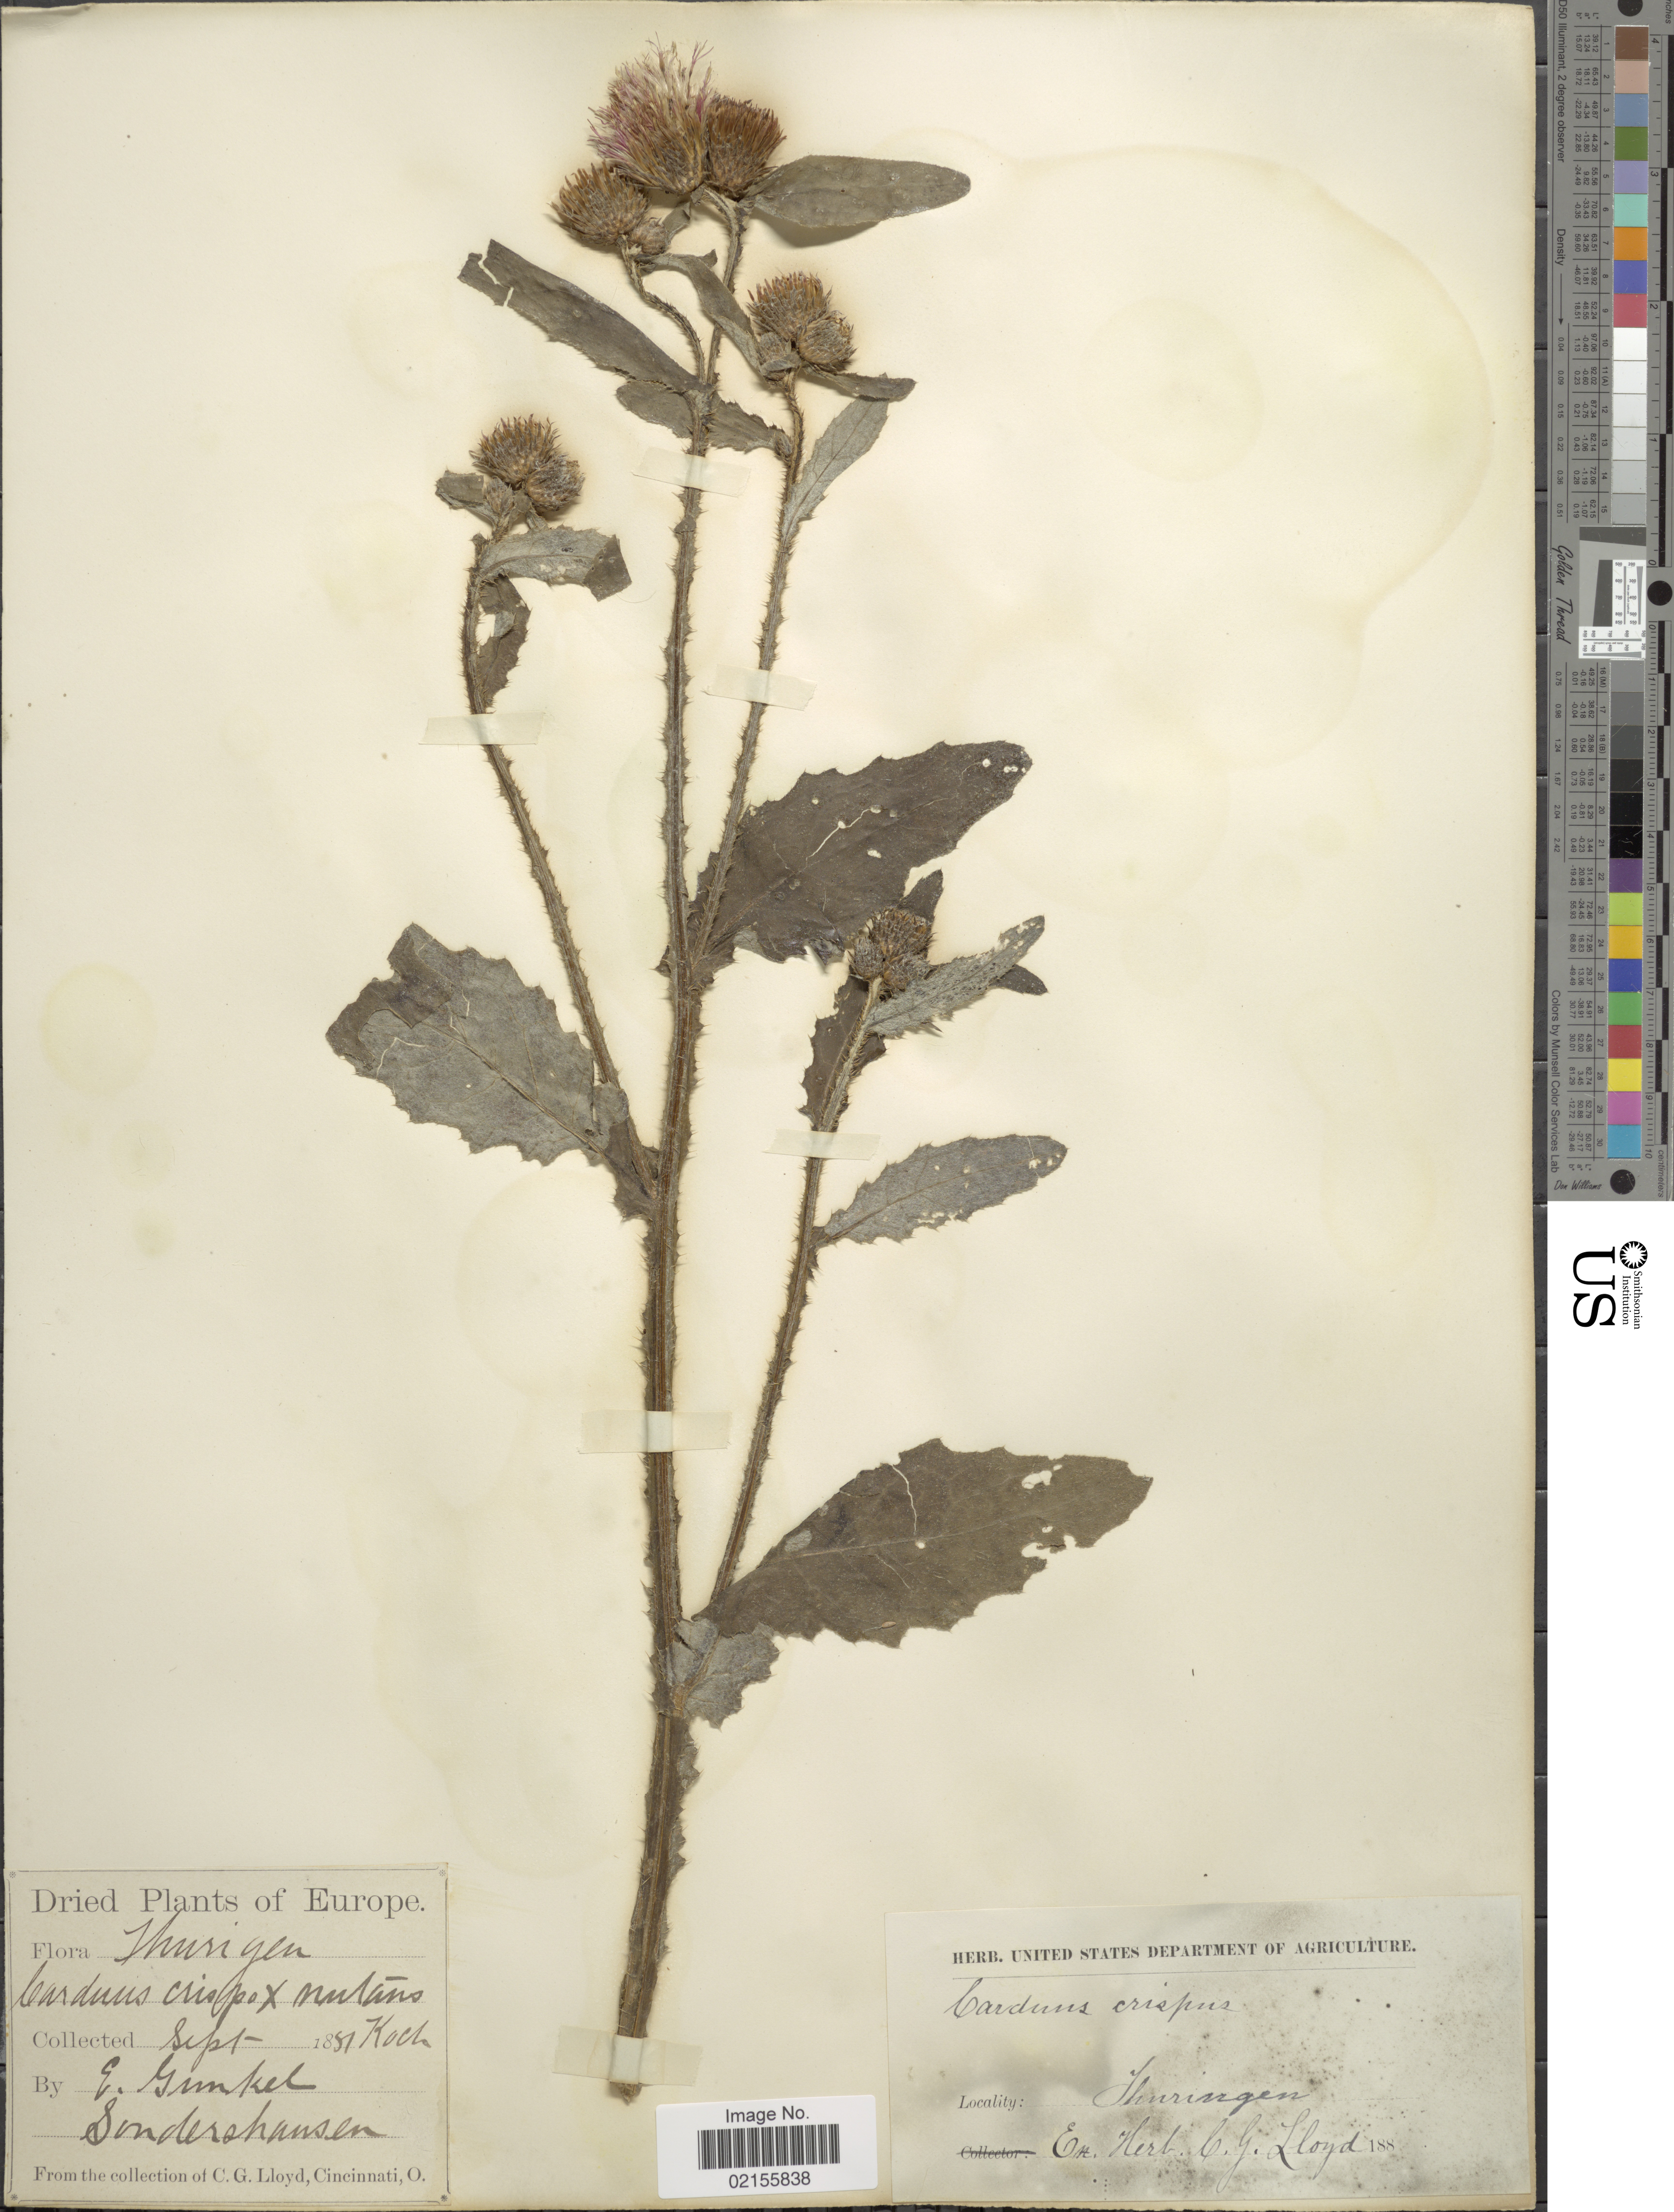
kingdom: Plantae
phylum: Tracheophyta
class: Magnoliopsida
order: Asterales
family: Asteraceae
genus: Carduus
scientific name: Carduus crispus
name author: L.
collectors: E. Gunkel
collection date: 1881-09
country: Germany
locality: Thurigen, Sonderhausen